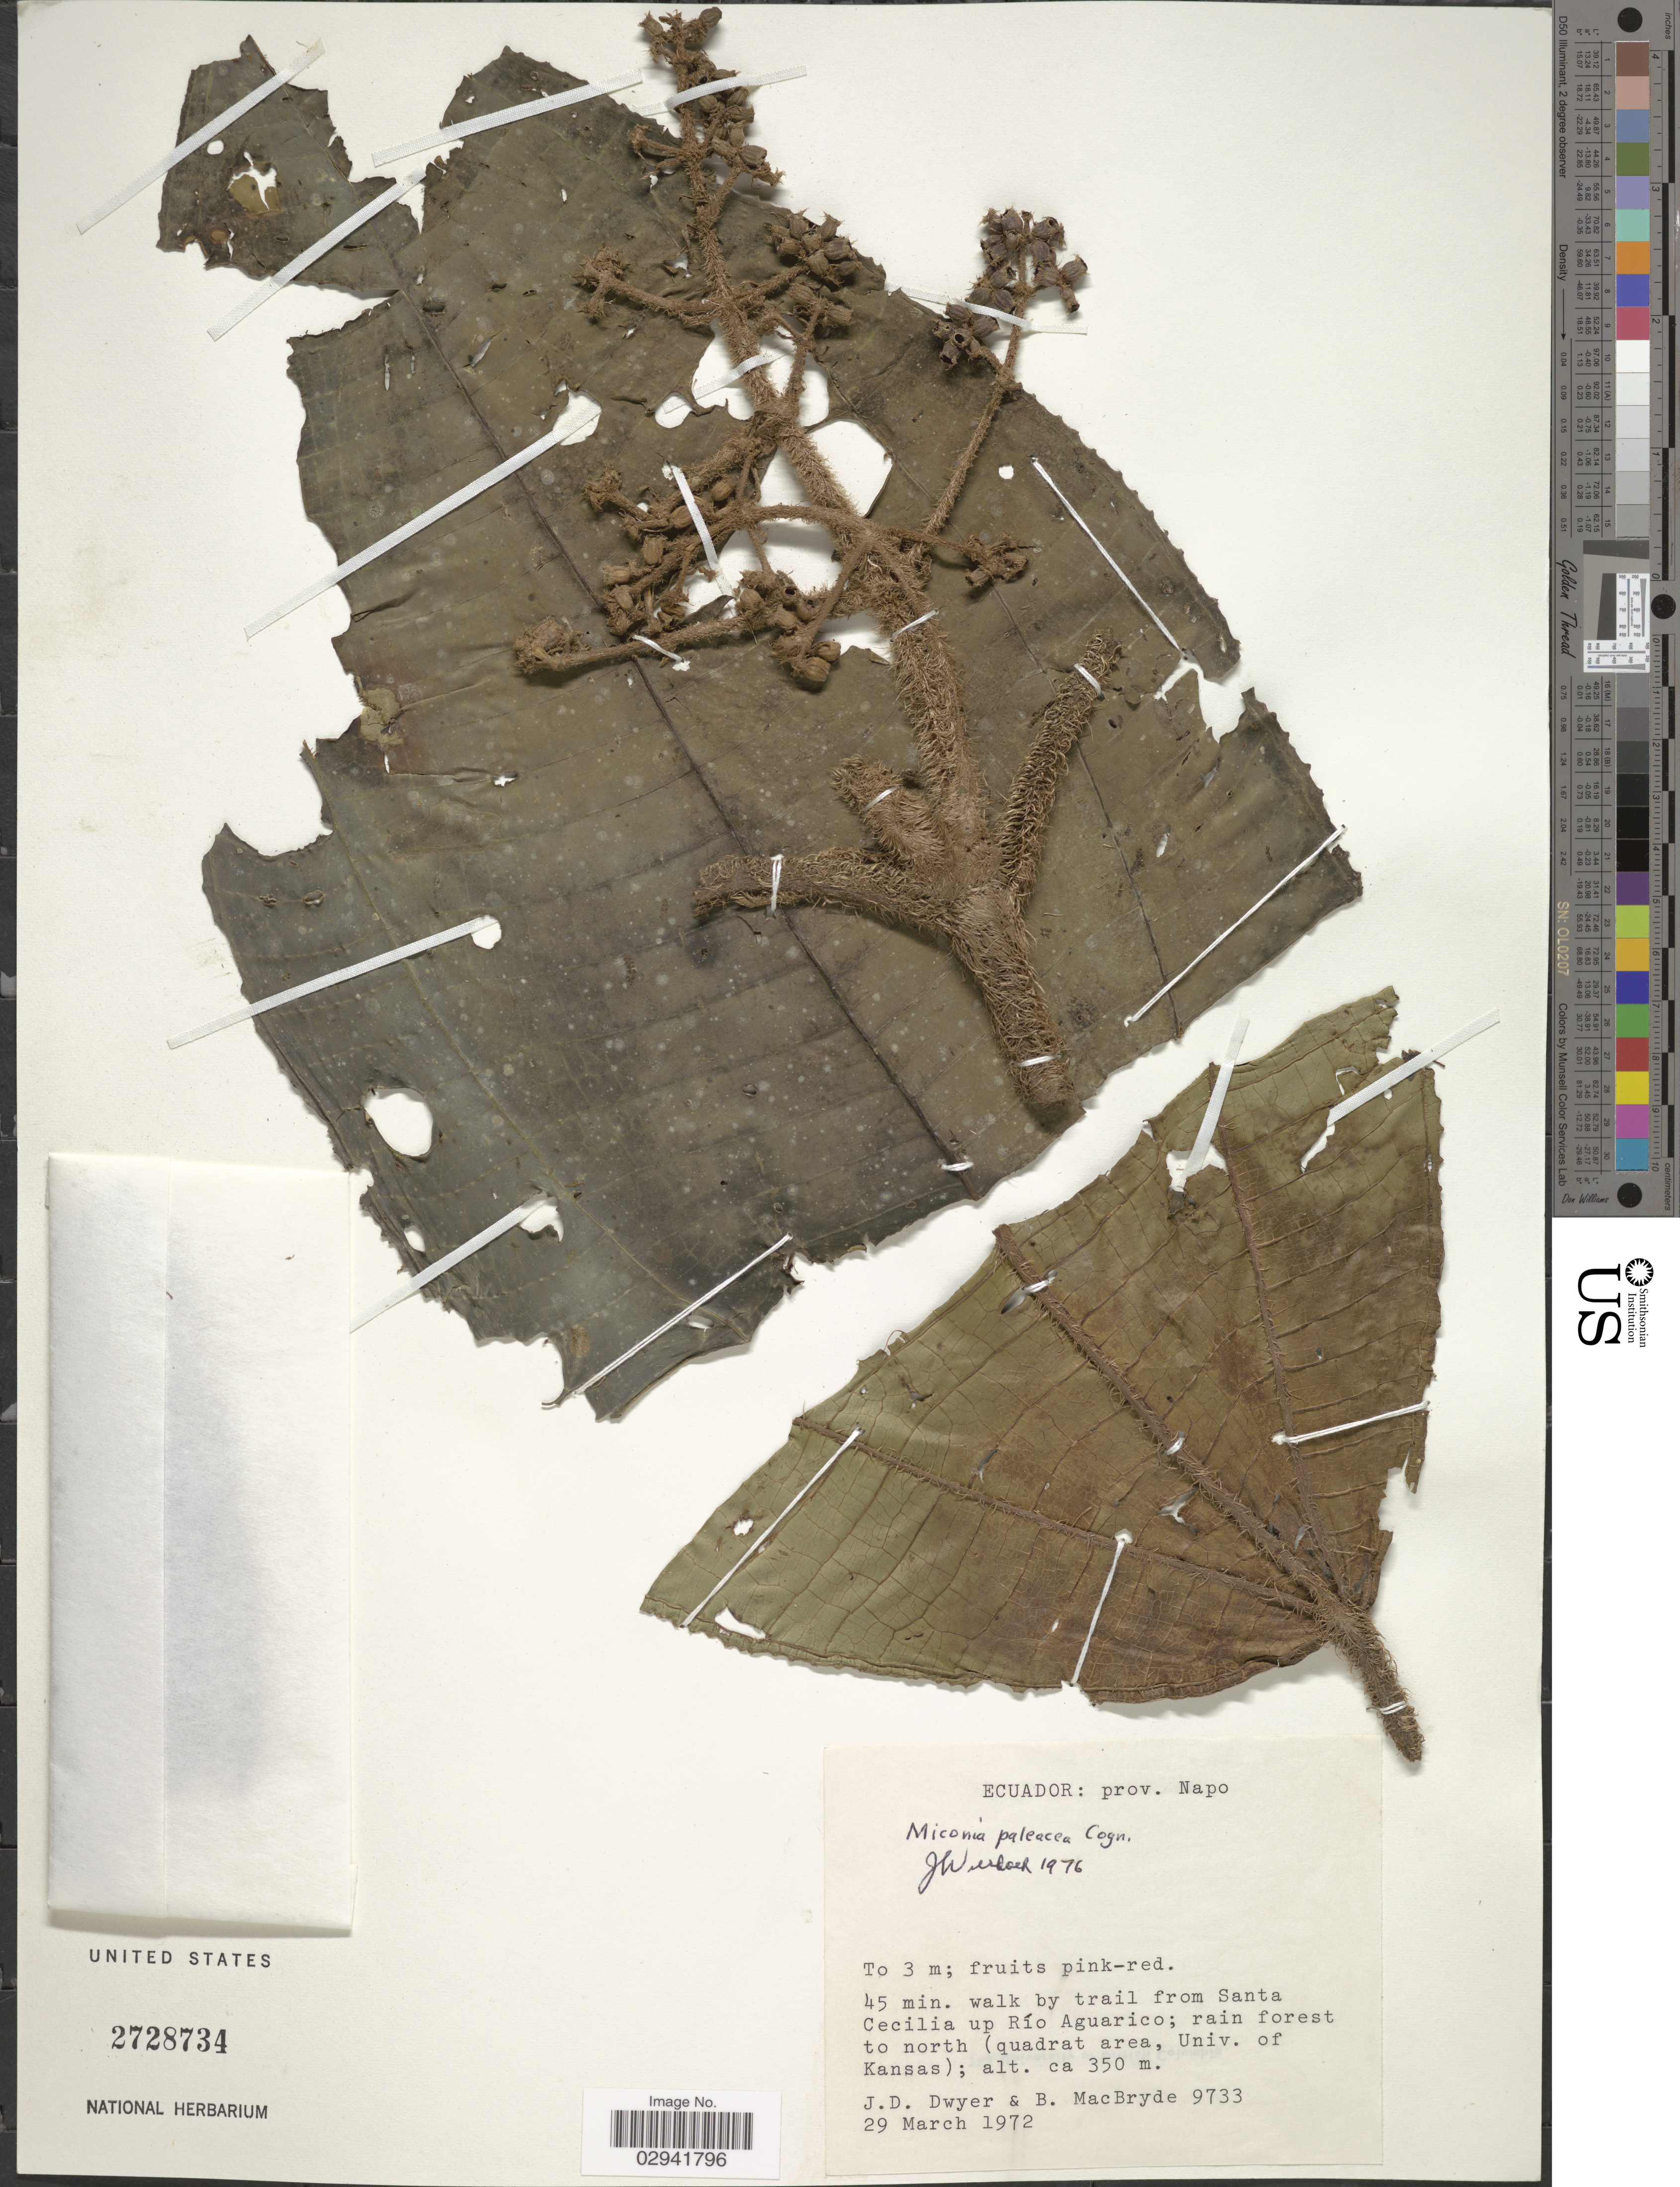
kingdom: Plantae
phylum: Tracheophyta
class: Magnoliopsida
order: Myrtales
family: Melastomataceae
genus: Miconia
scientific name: Miconia paleacea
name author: Cogn.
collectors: J. D. Dwyer & B. MacBryde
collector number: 9733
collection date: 1972-03-29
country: Ecuador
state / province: Napo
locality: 45 min. walk by trail from Santa Cecilia up Río Aguarico; rain forest to north.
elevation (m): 350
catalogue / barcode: US 2728734